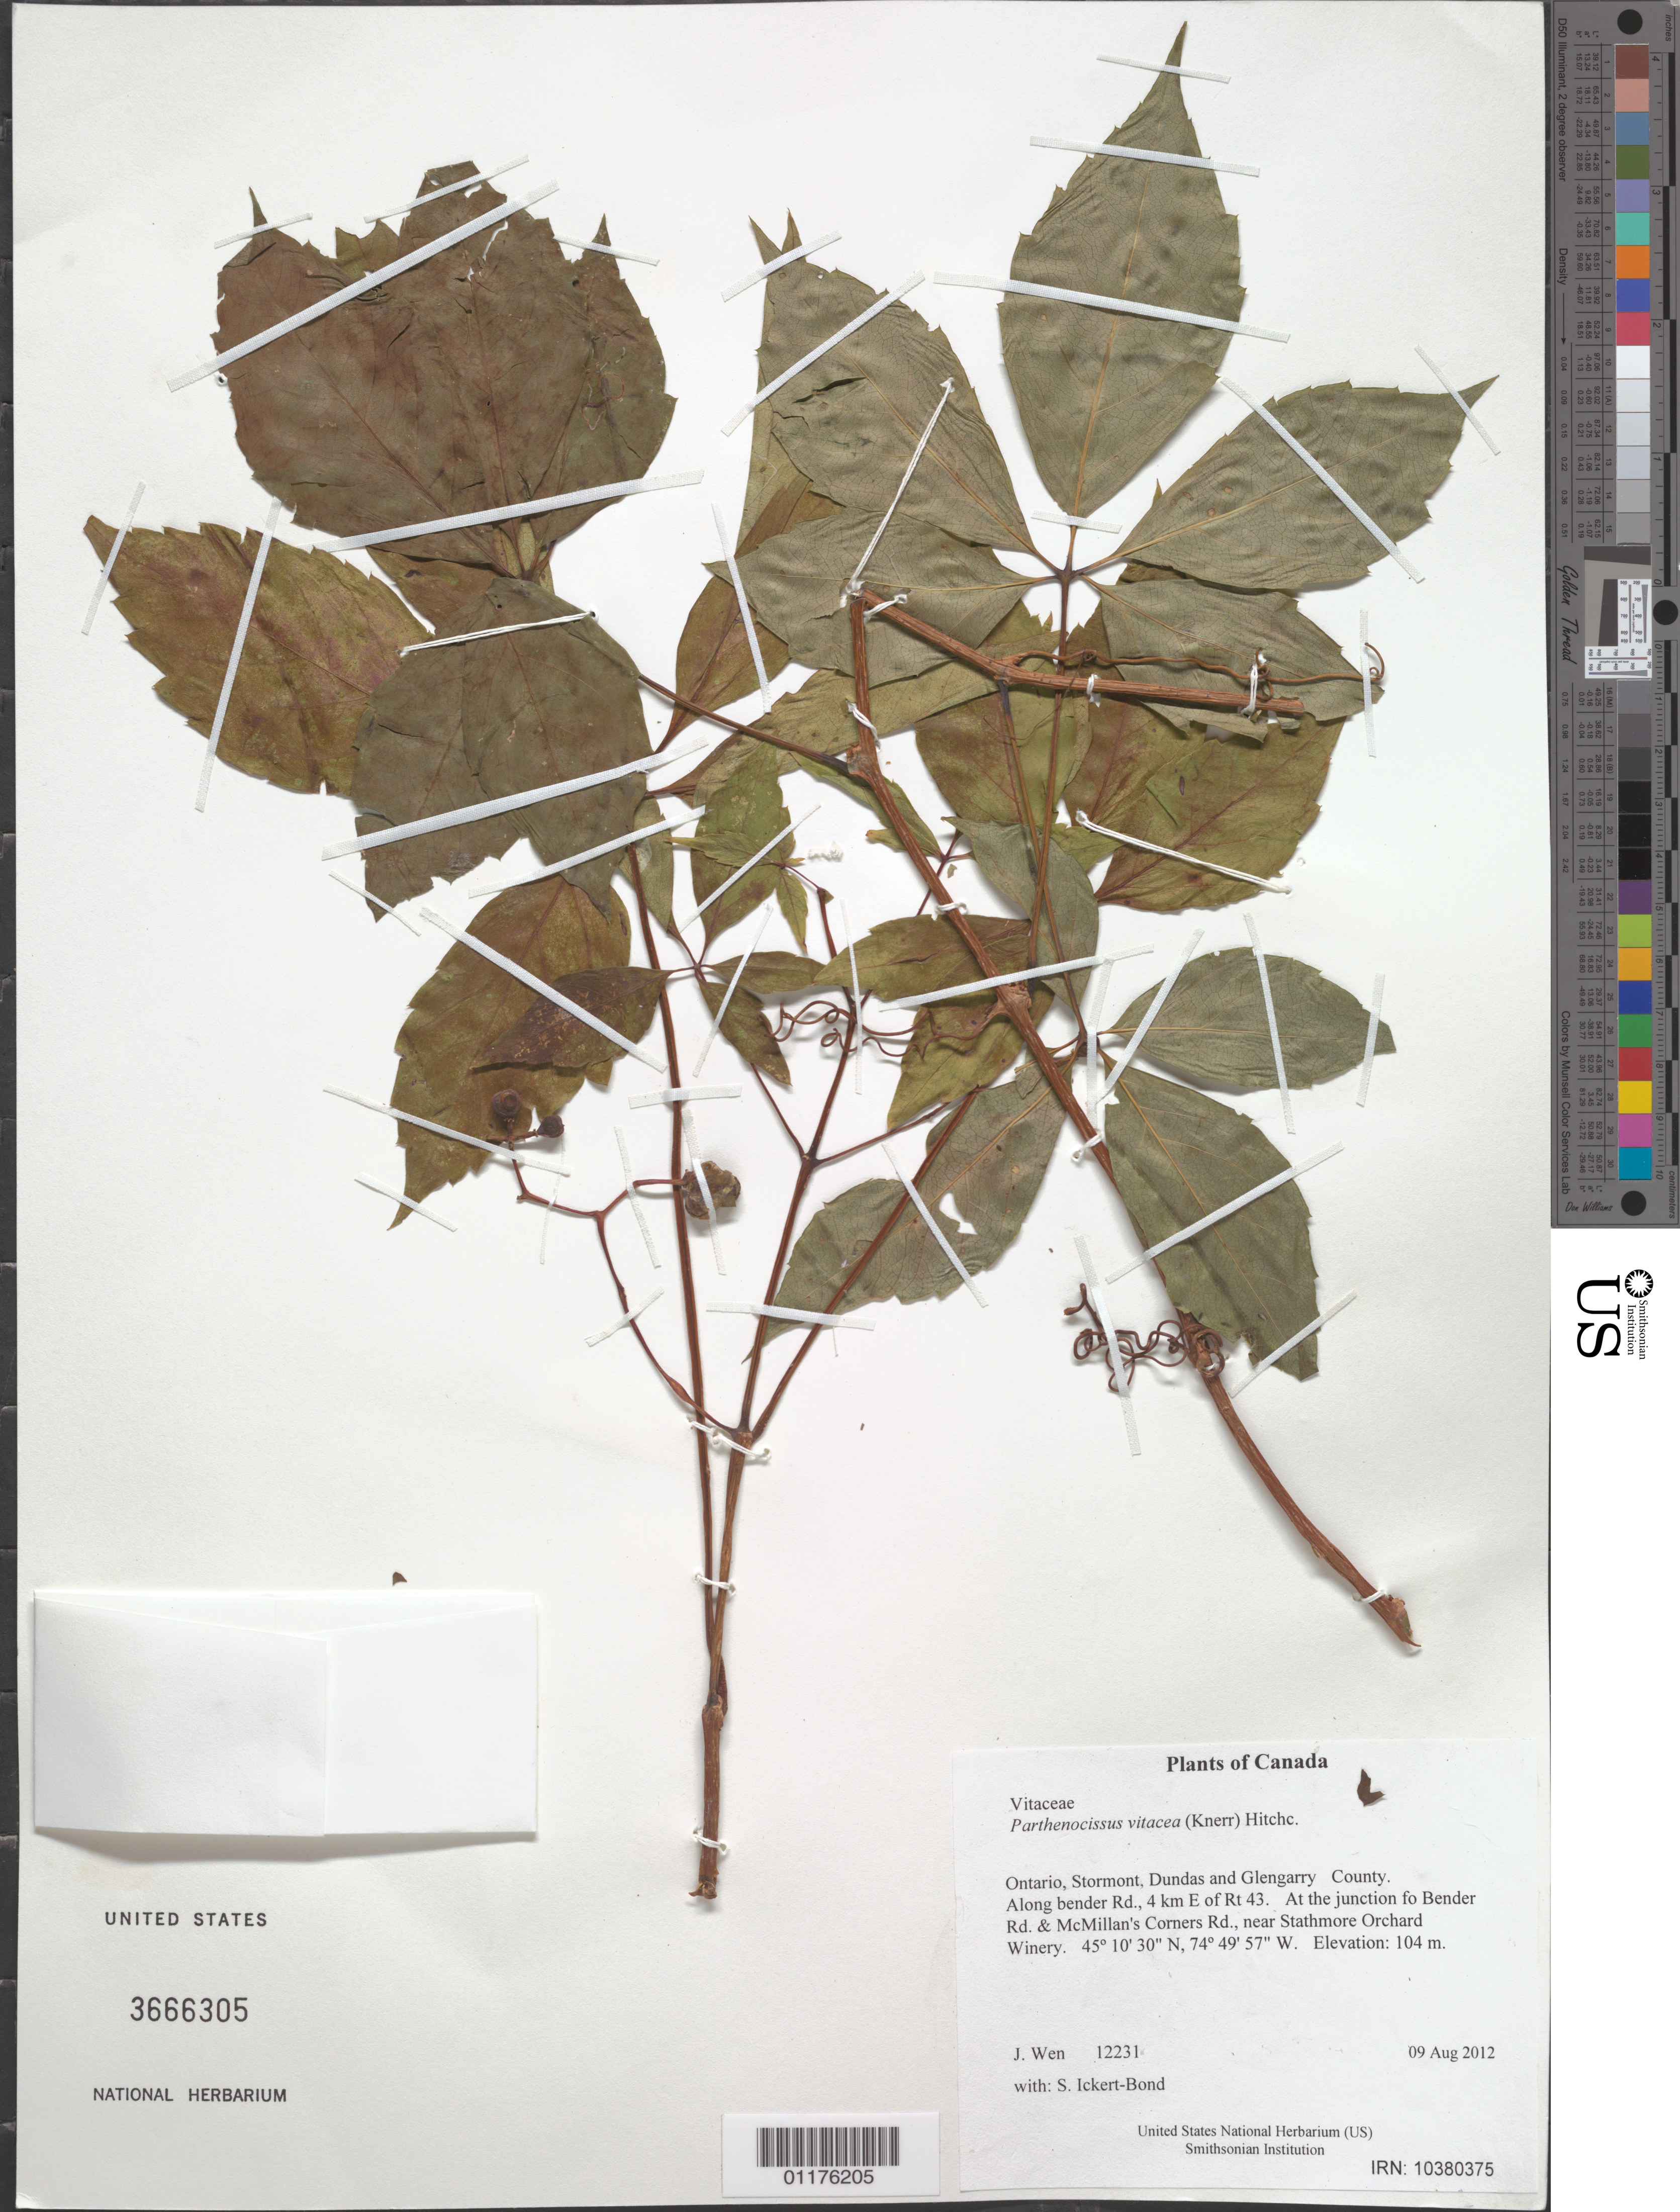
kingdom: Plantae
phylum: Tracheophyta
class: Magnoliopsida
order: Vitales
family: Vitaceae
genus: Parthenocissus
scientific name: Parthenocissus vitacea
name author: (Knerr) Hitchc.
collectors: J. Wen & S. Ickert-Bond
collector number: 12231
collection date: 2012-08-09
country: Canada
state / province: Ontario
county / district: Stormont, Dundas and Glengarry County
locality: Along bender Rd., 4 km E of Rt 43. At the junction of Bender Rd. & McMillan's Corners Rd., near Stathmore Orchard Winery.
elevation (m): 104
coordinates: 45 10.495 N, 74 49.954 W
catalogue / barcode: US 3666305